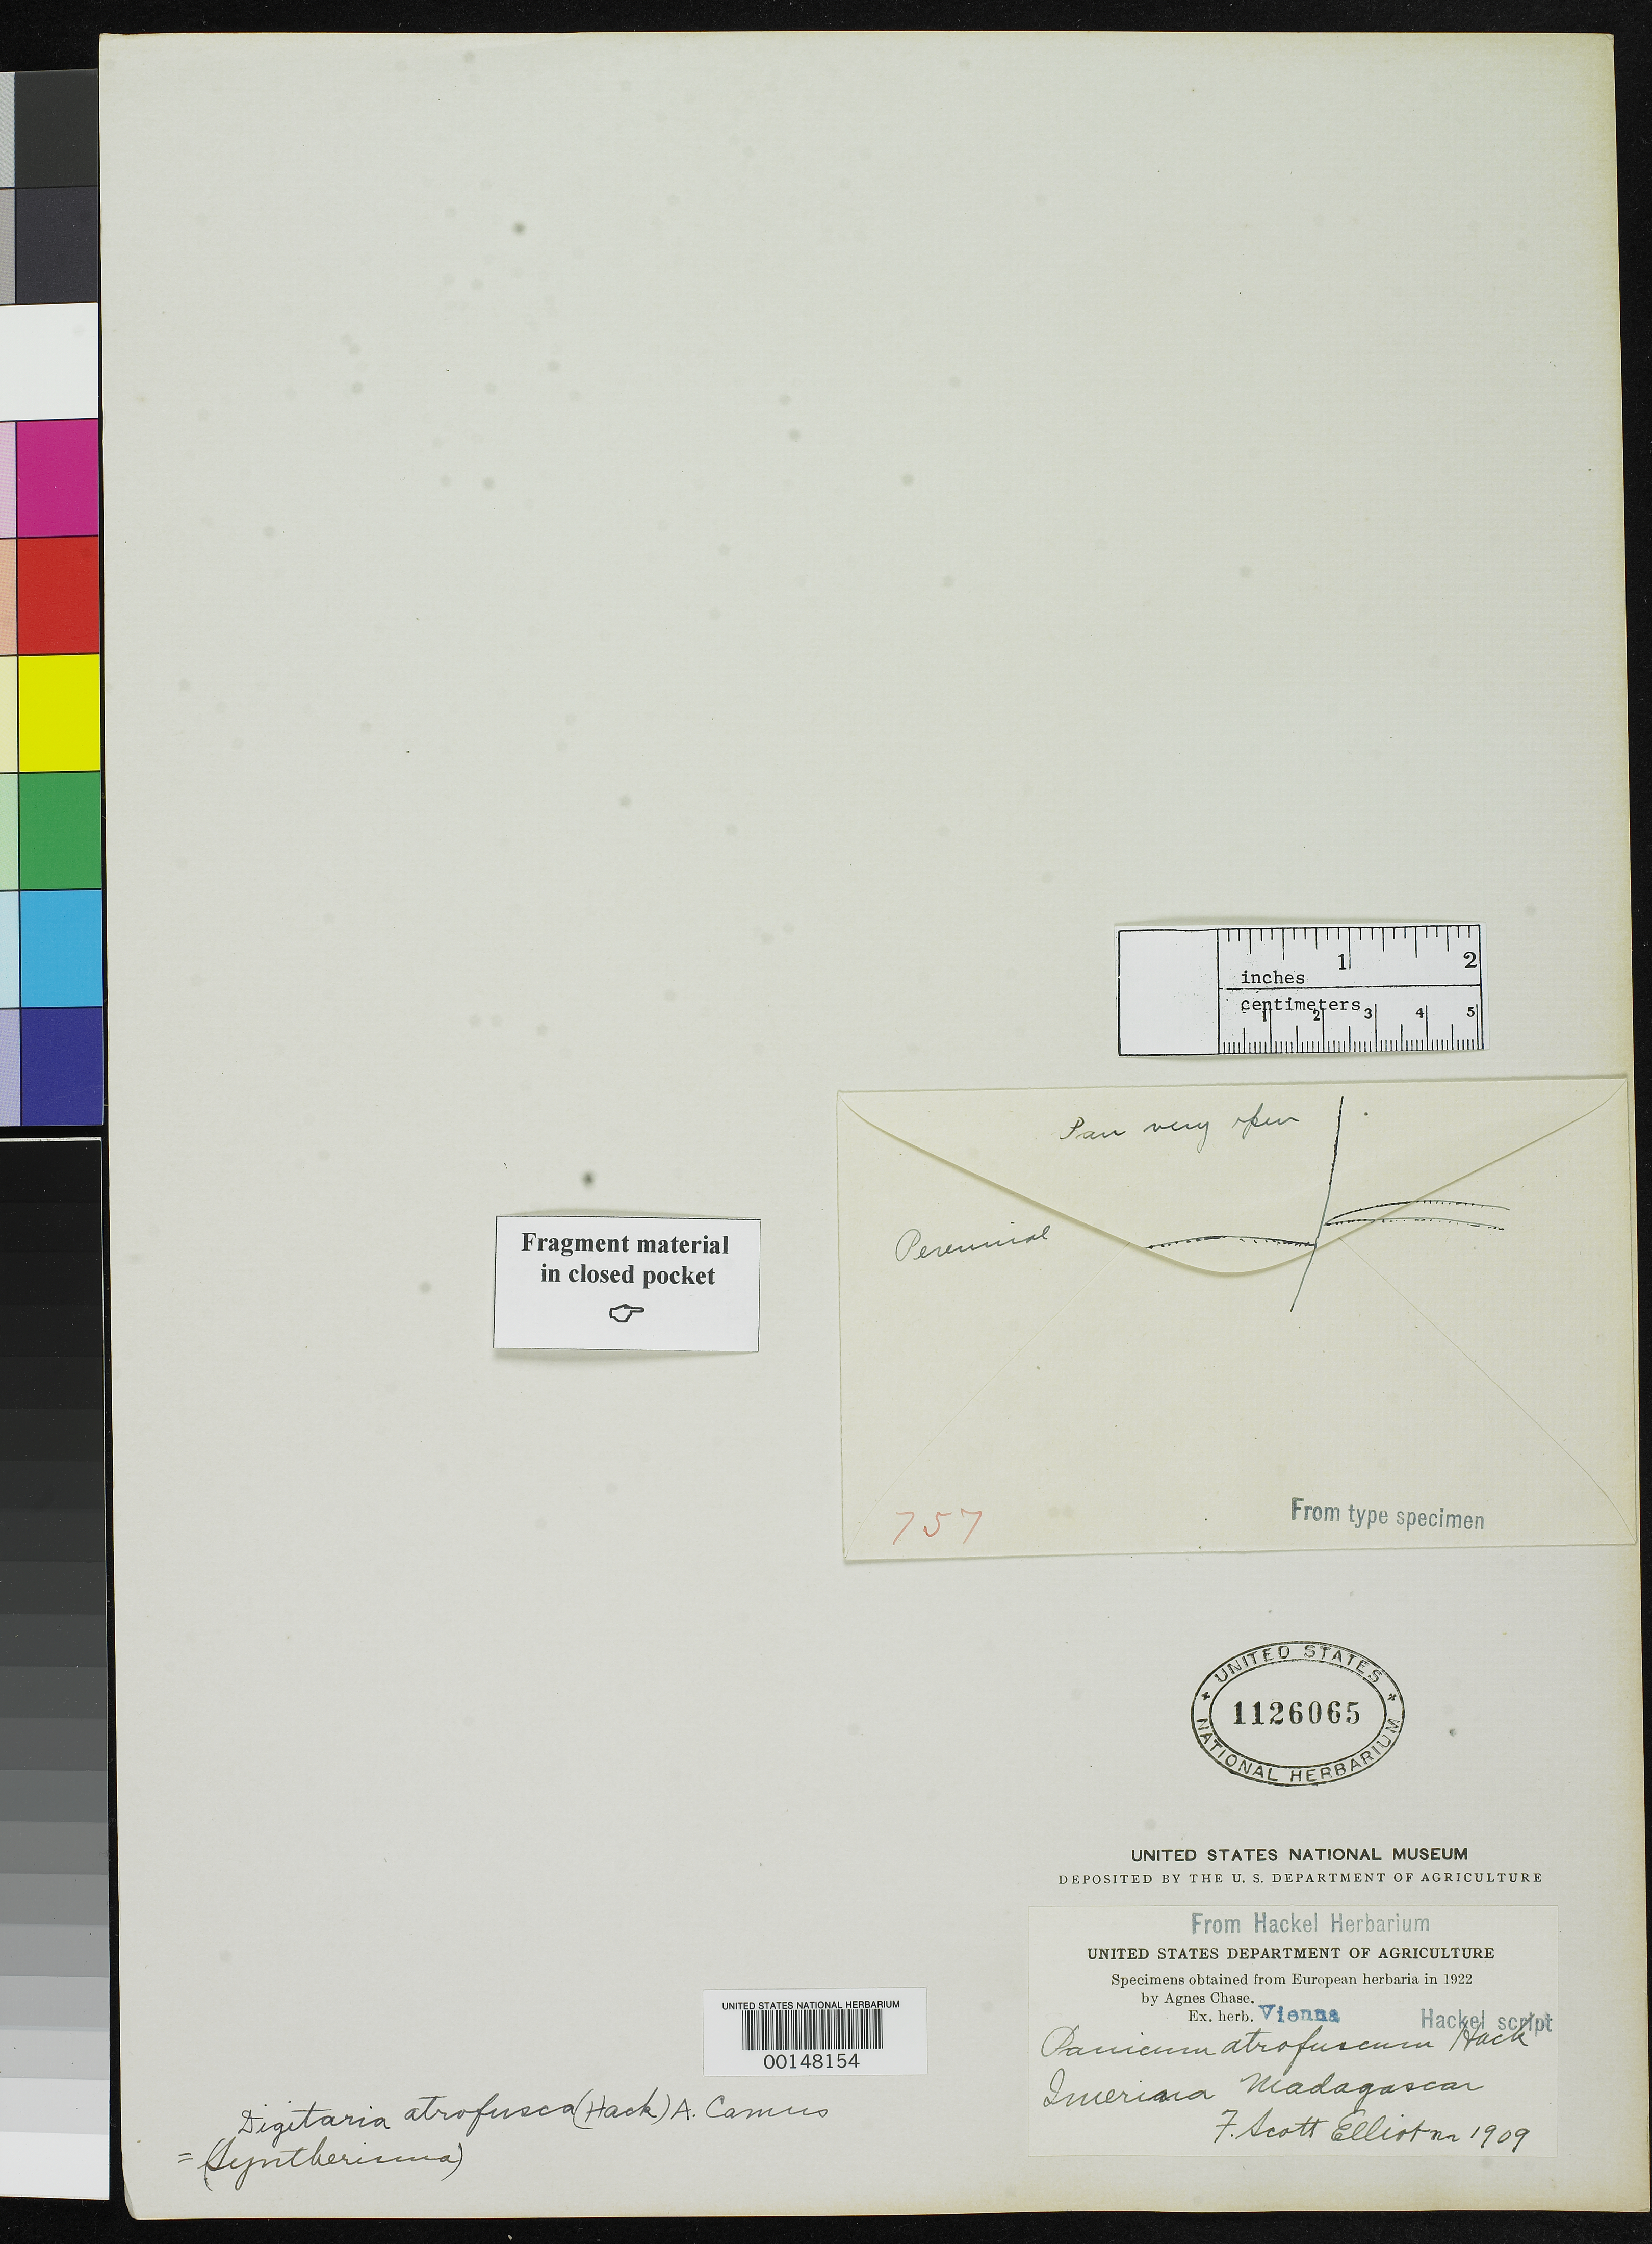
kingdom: Plantae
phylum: Tracheophyta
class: Liliopsida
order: Poales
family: Poaceae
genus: Panicum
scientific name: Panicum atrofuscum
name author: Hack.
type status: Type Fragment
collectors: G. Scott Elliot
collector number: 1909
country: Madagascar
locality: Imerina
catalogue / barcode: US 1126065